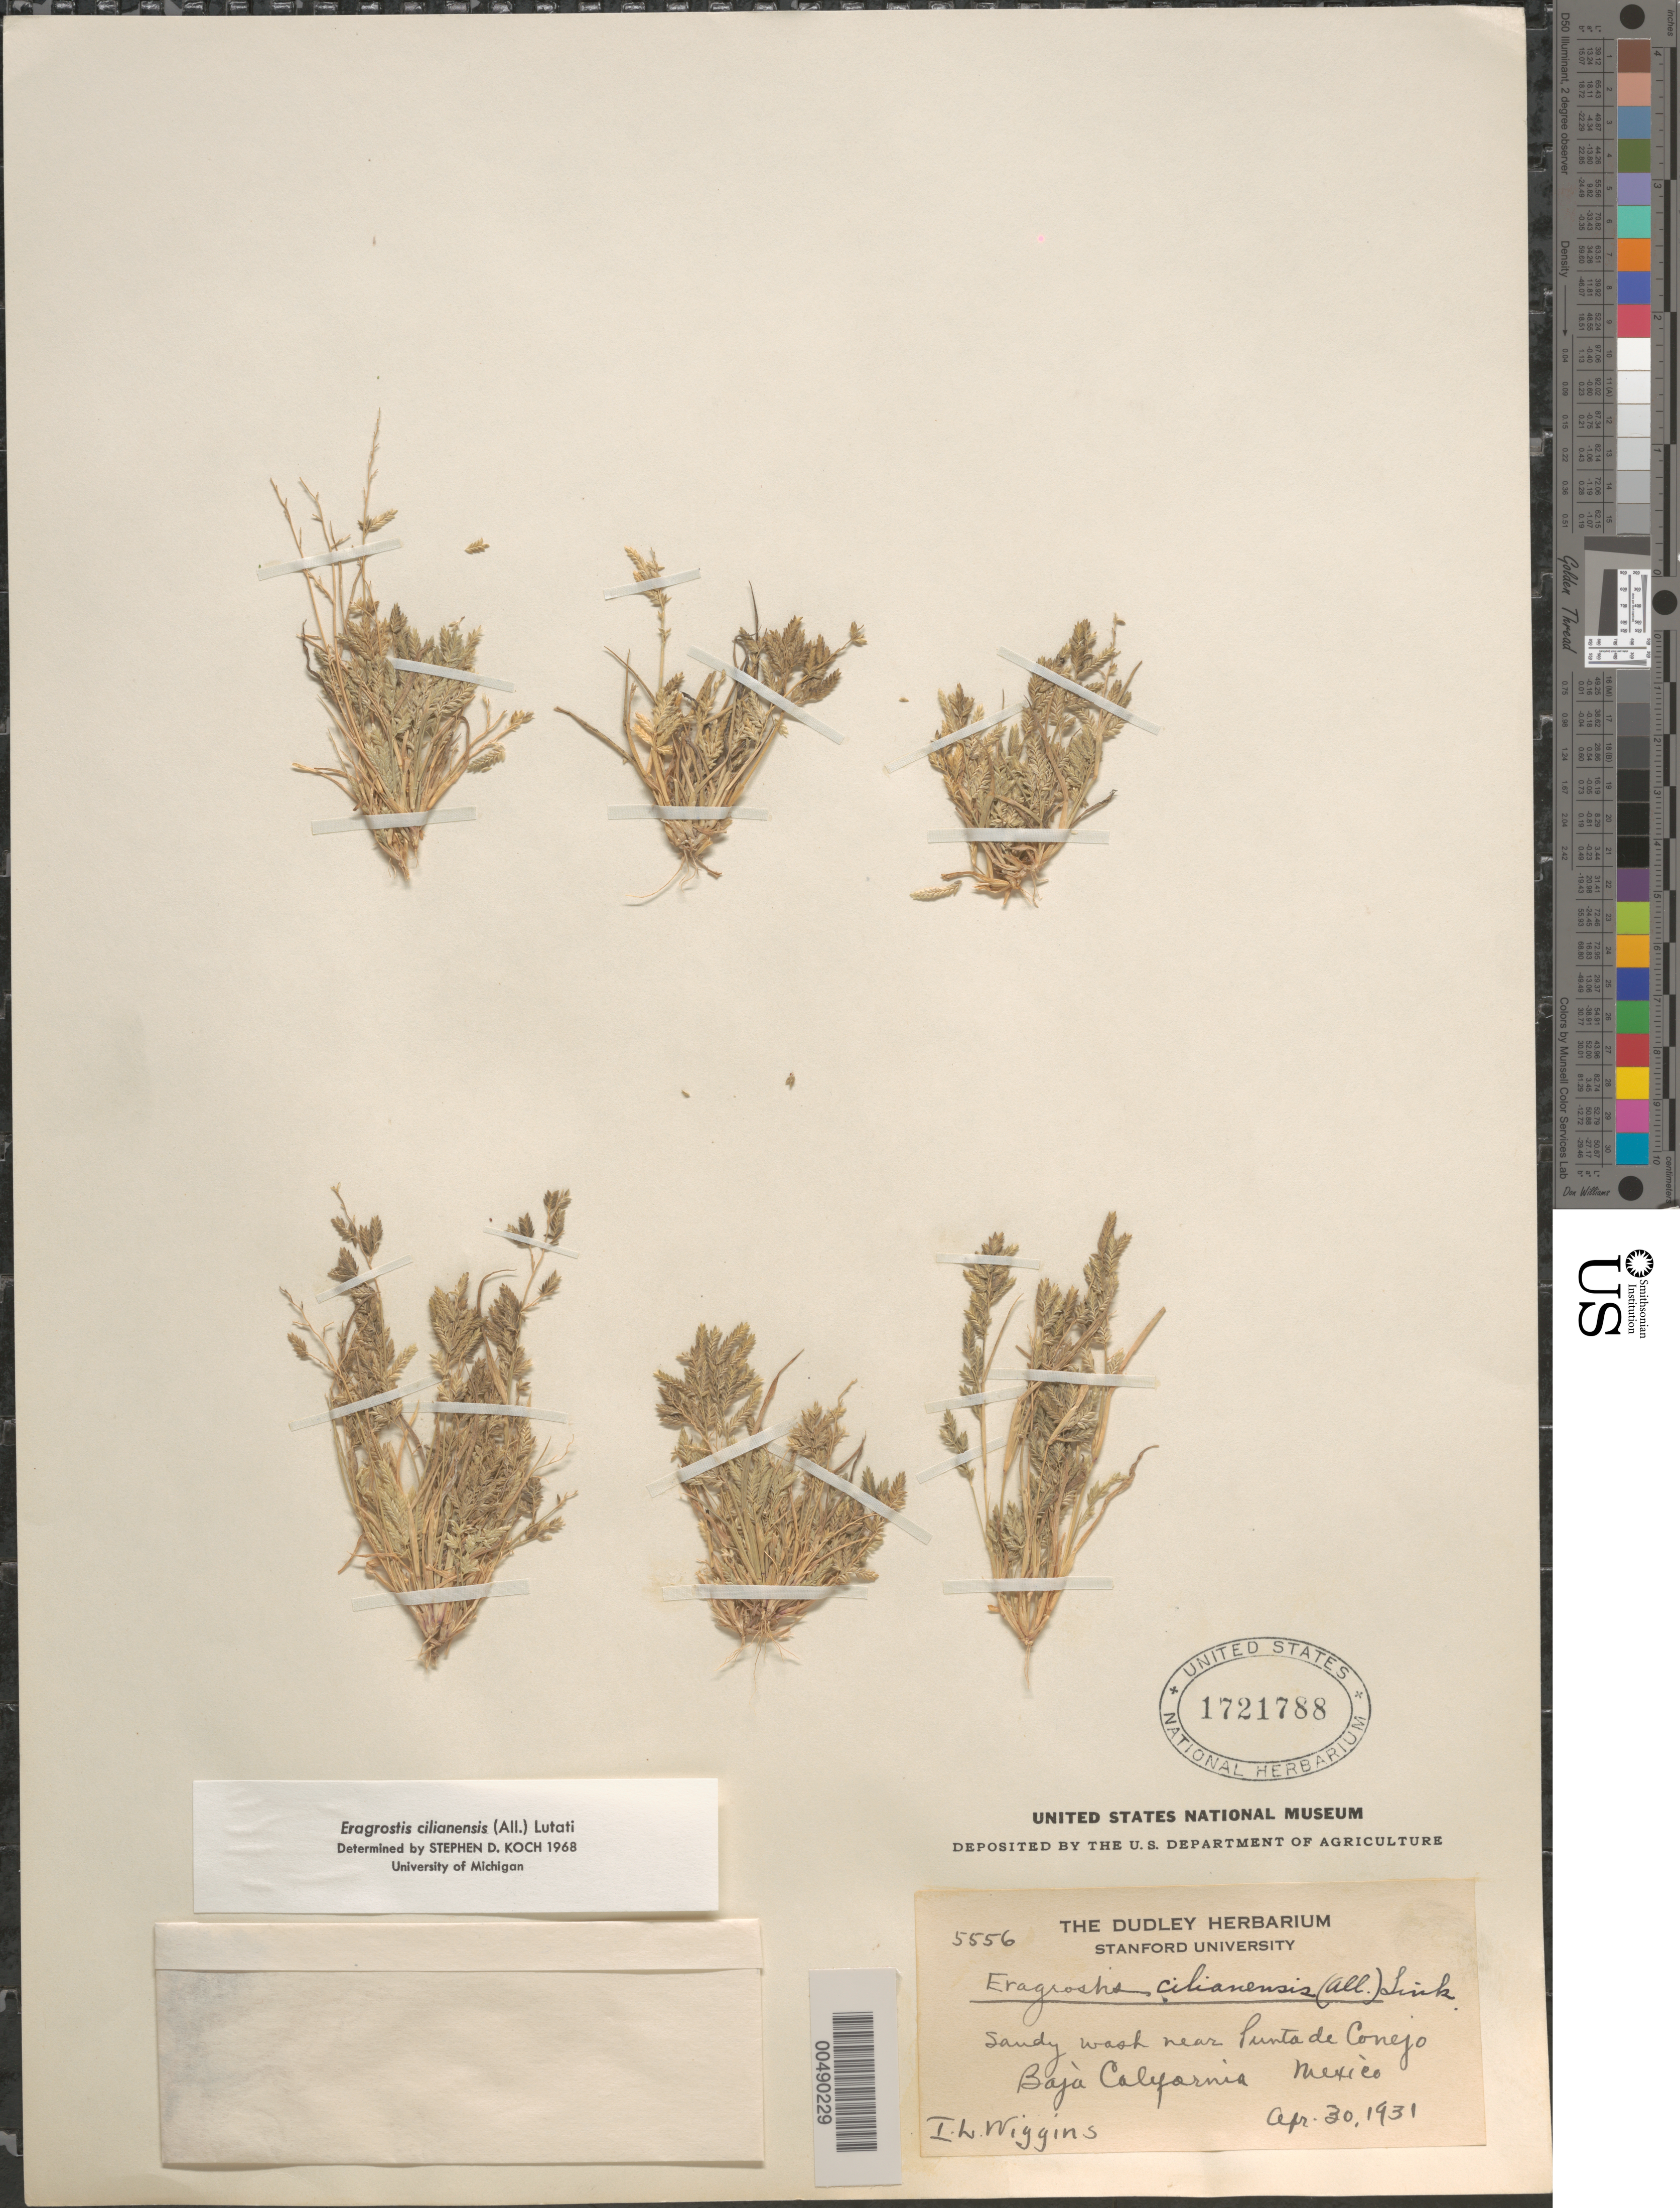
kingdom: Plantae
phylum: Tracheophyta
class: Liliopsida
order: Poales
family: Poaceae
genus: Eragrostis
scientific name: Eragrostis cilianensis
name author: (Bellardi) Vignolo ex Janch.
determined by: Koch, S. D.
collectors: I. L. Wiggins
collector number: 5556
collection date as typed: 30 Apr 1931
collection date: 1931-04-30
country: Mexico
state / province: Baja California Sur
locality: Near Punta de Conejo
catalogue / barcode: US 1721788